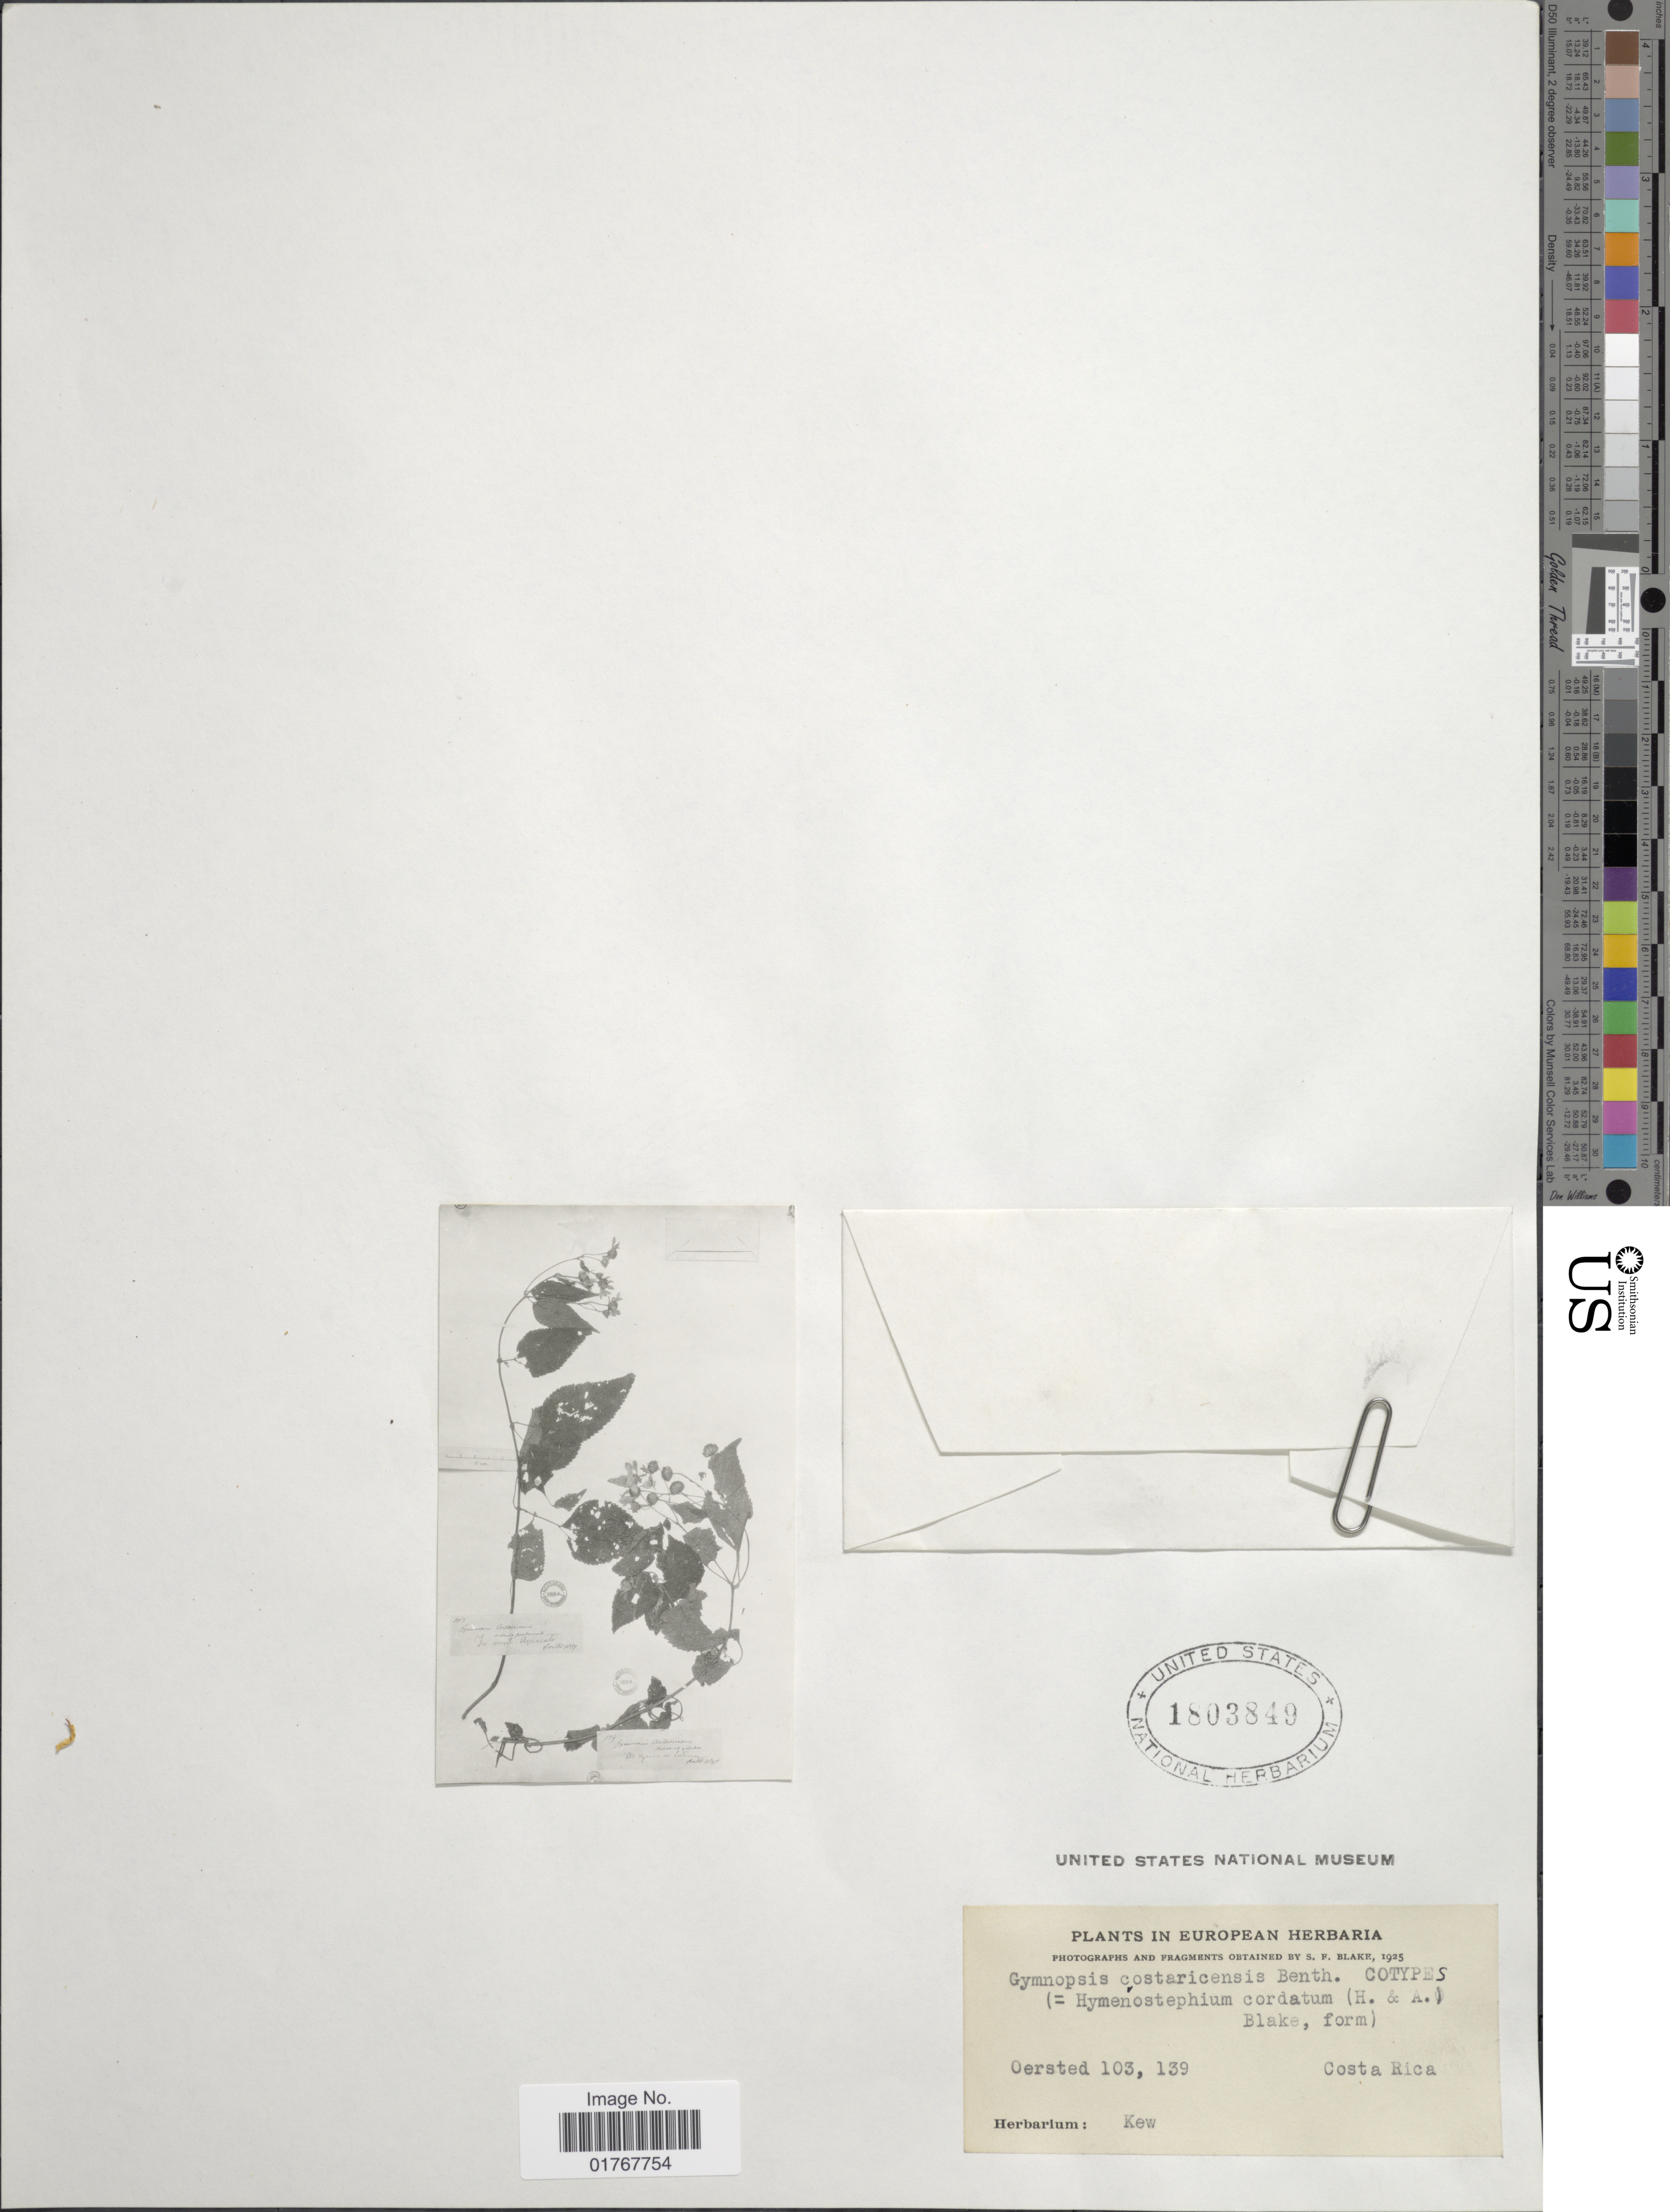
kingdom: Plantae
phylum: Tracheophyta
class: Magnoliopsida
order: Asterales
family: Asteraceae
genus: Viguiera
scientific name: Viguiera cordata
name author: (Hook. & Arn.) D'Arcy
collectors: Oersted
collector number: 103/139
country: Costa Rica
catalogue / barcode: US 1803849